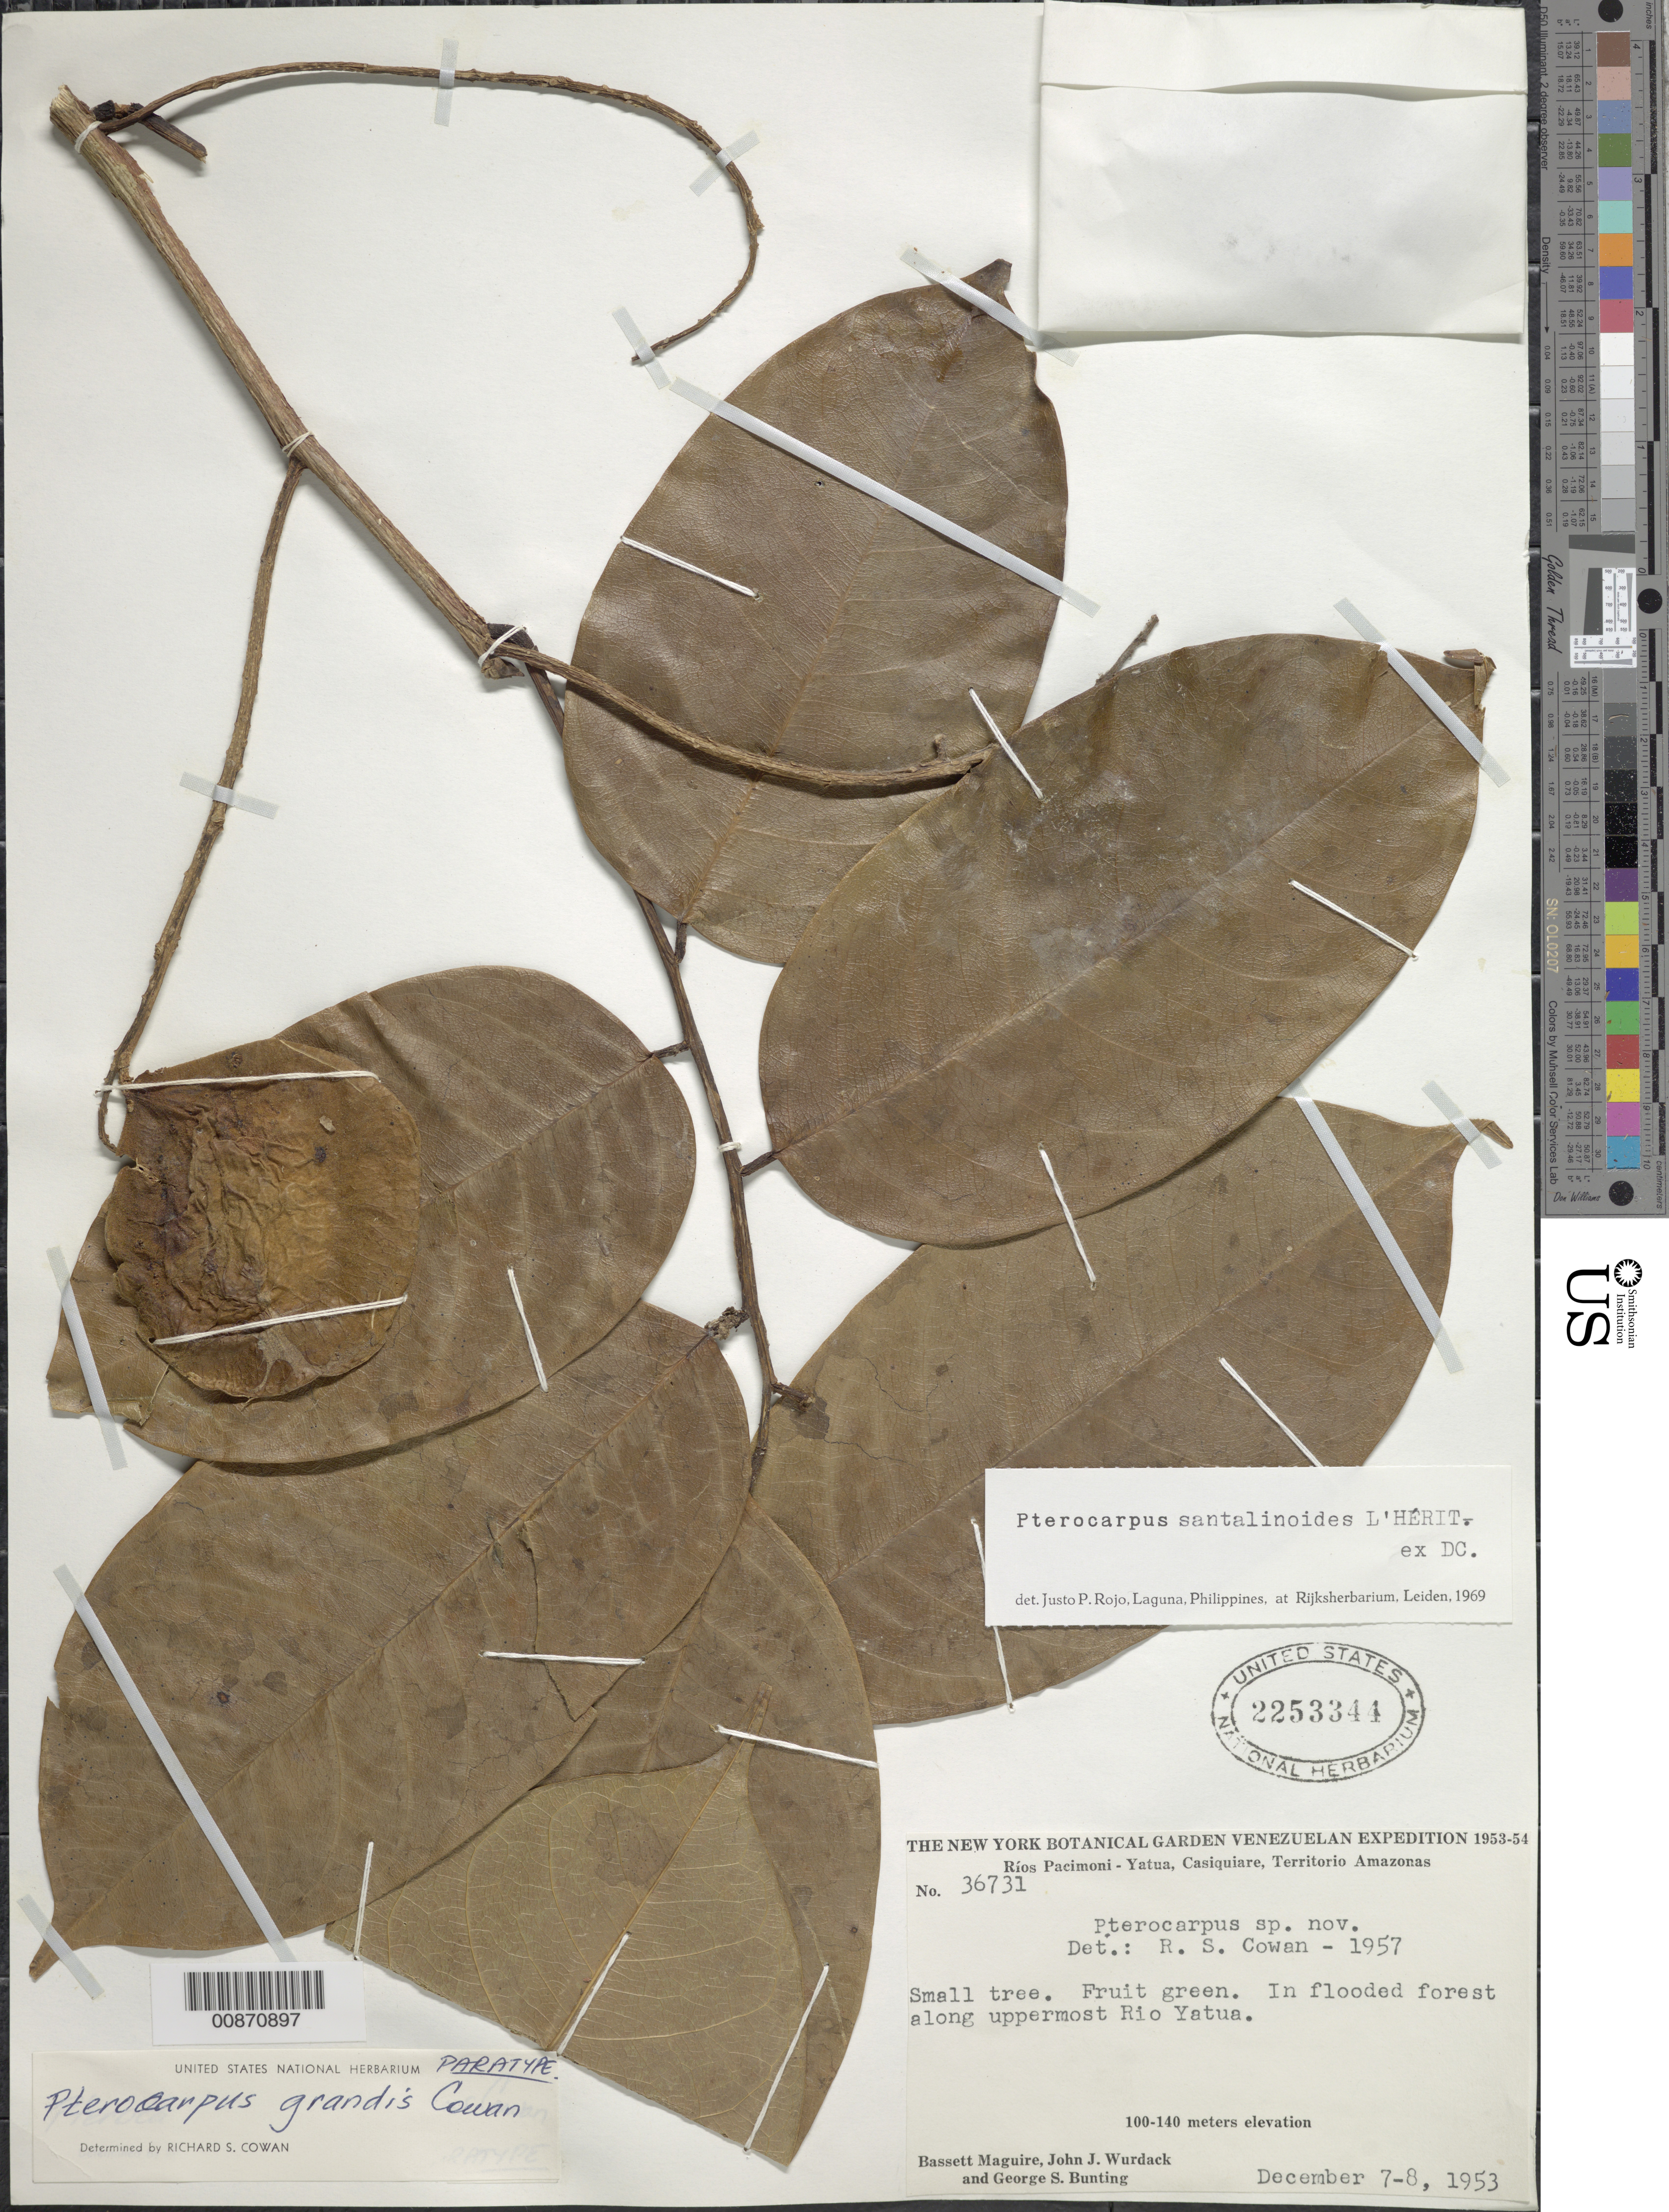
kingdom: Plantae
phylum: Tracheophyta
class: Magnoliopsida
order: Fabales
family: Fabaceae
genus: Pterocarpus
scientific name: Pterocarpus santalinoides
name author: L'Hér. ex DC.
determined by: Rojo, Justo P., (L), Nationaal Herbarium Nederland, Leiden University branch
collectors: B. Maguire, J. J. Wurdack & G. S. Bunting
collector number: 36731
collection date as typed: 7-Dec-53 to 8-Dec-53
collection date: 1953-12-07/1953-12-08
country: Venezuela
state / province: Amazonas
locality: Ríos Pacimoni - Yatua, Casiquiare, uppermost Río Yatua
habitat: Flooded forest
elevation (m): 100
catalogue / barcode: US 2253344